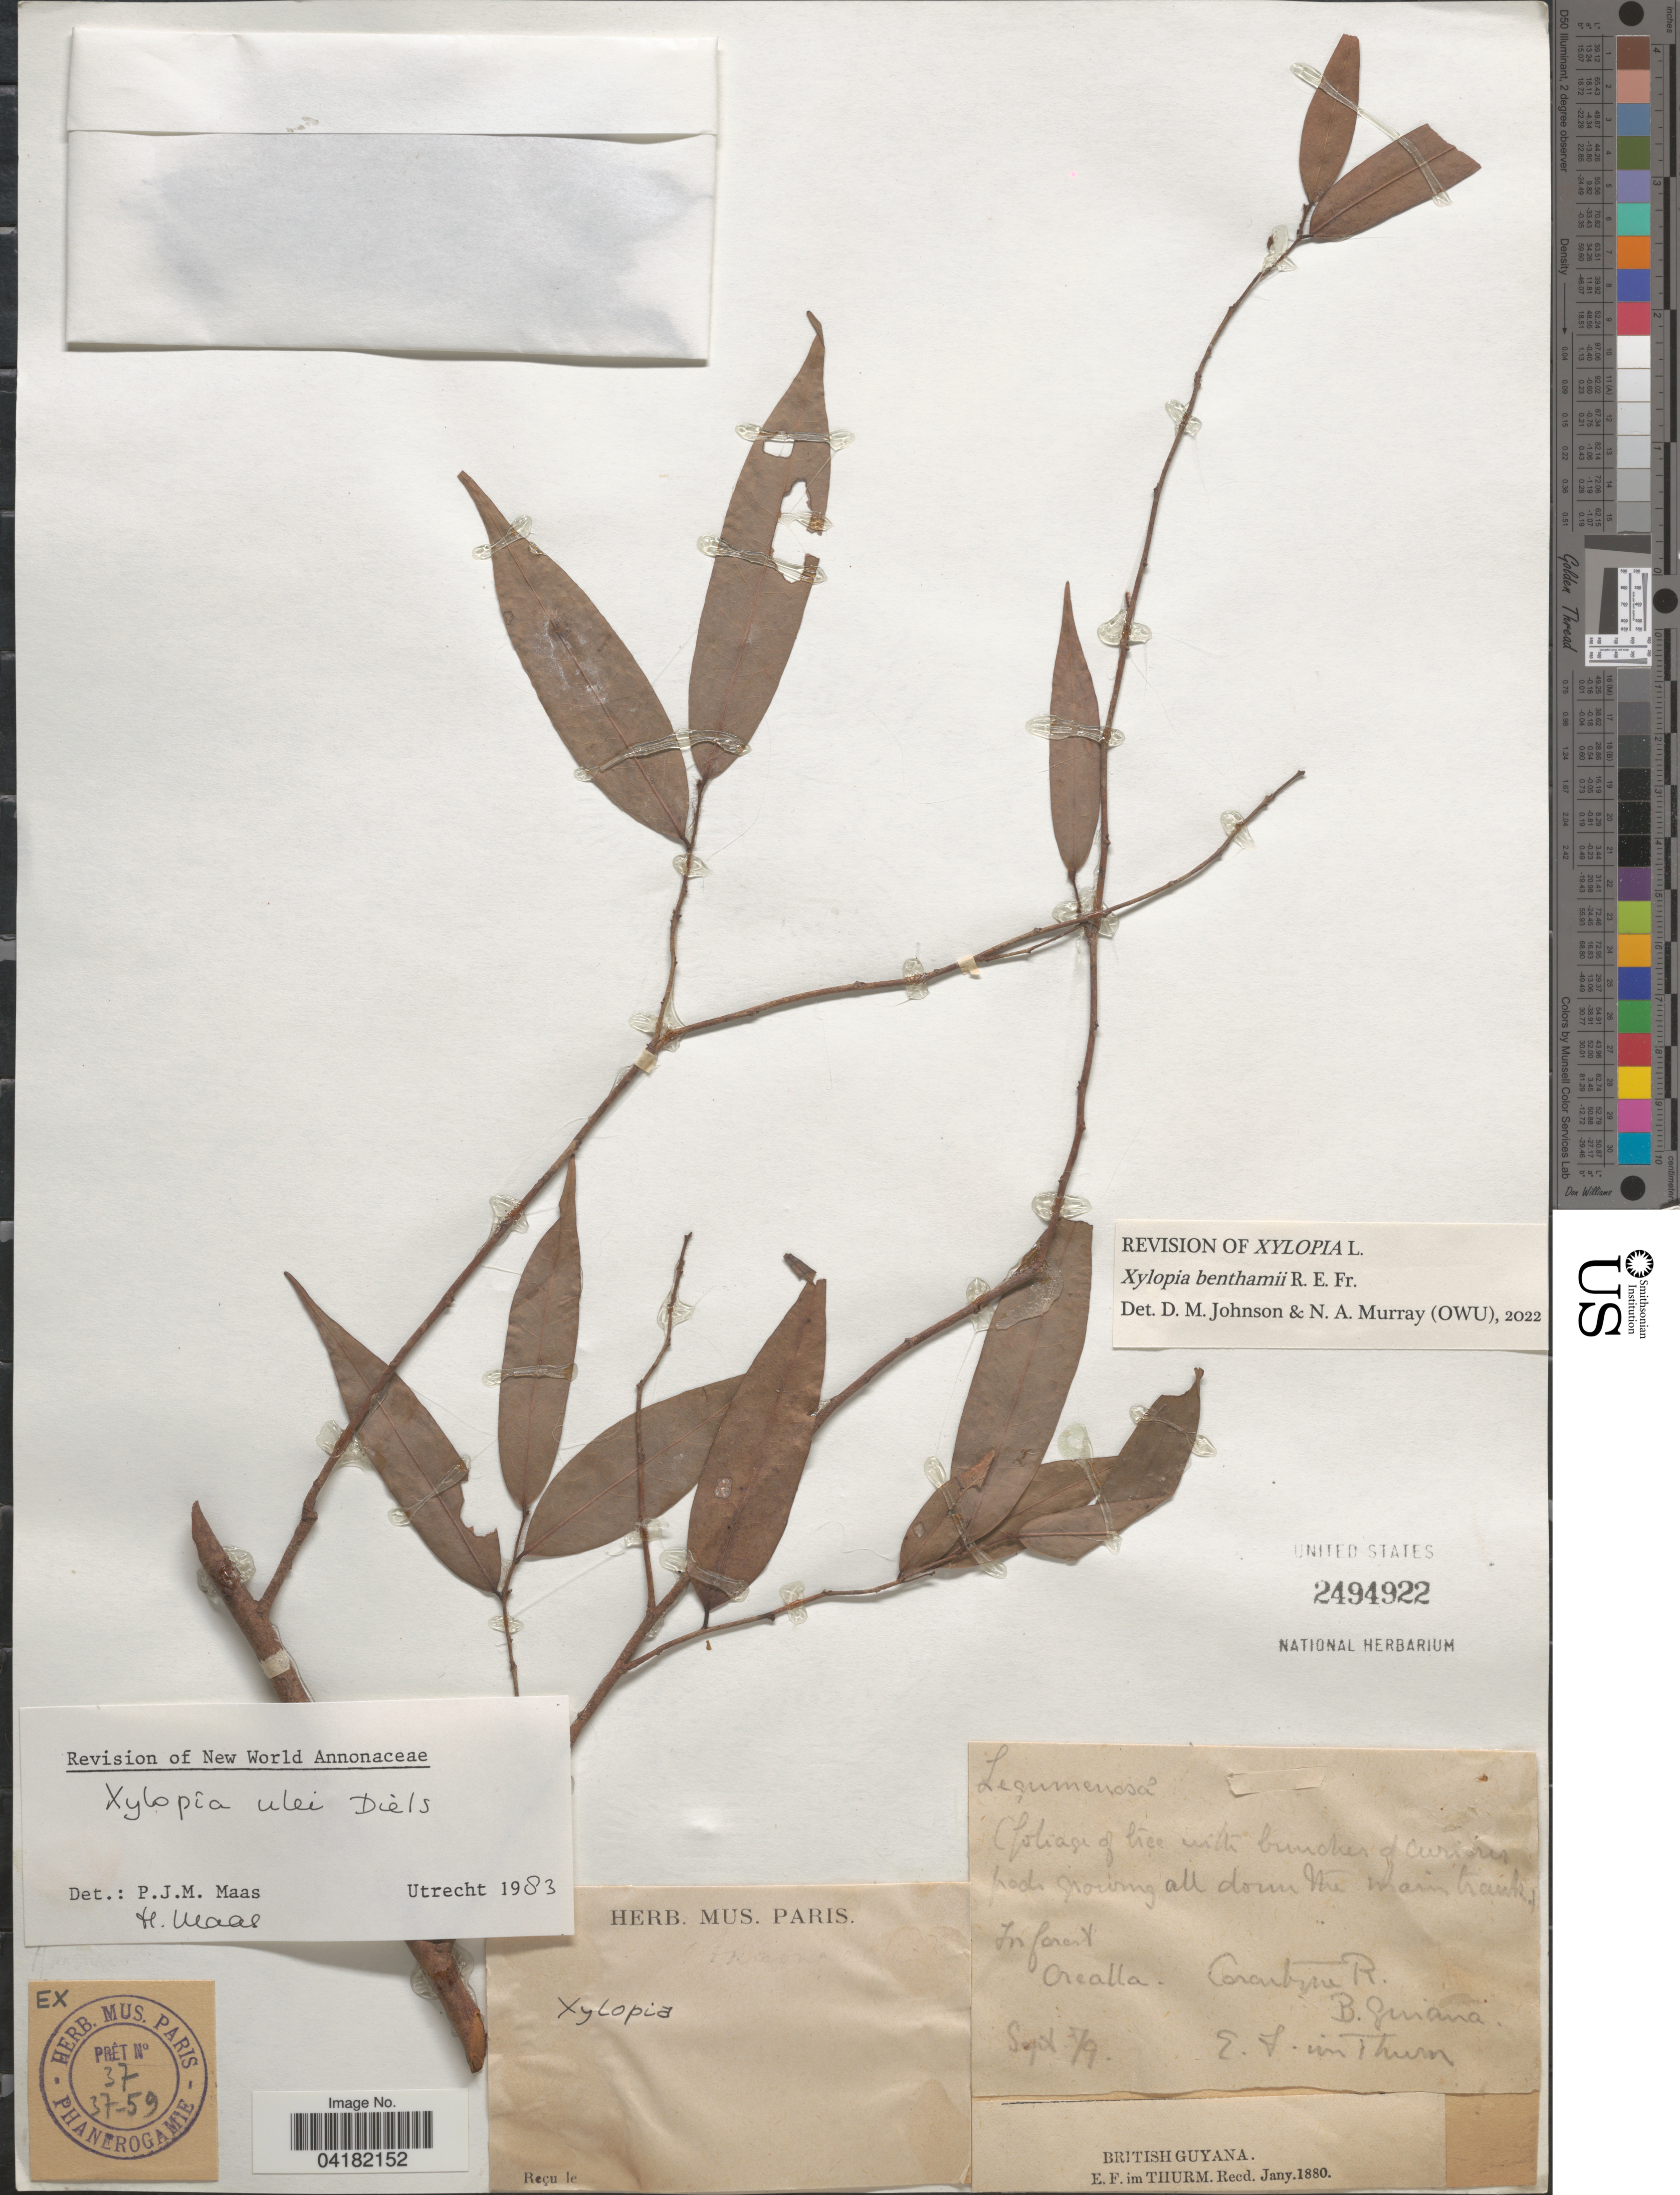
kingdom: Plantae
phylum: Tracheophyta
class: Magnoliopsida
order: Magnoliales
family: Annonaceae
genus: Xylopia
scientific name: Xylopia benthamii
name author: R.E. Fr.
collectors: E. Imthurn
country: Guyana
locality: Orealla. Corantine R. B. Guiana.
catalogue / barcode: US 2494922